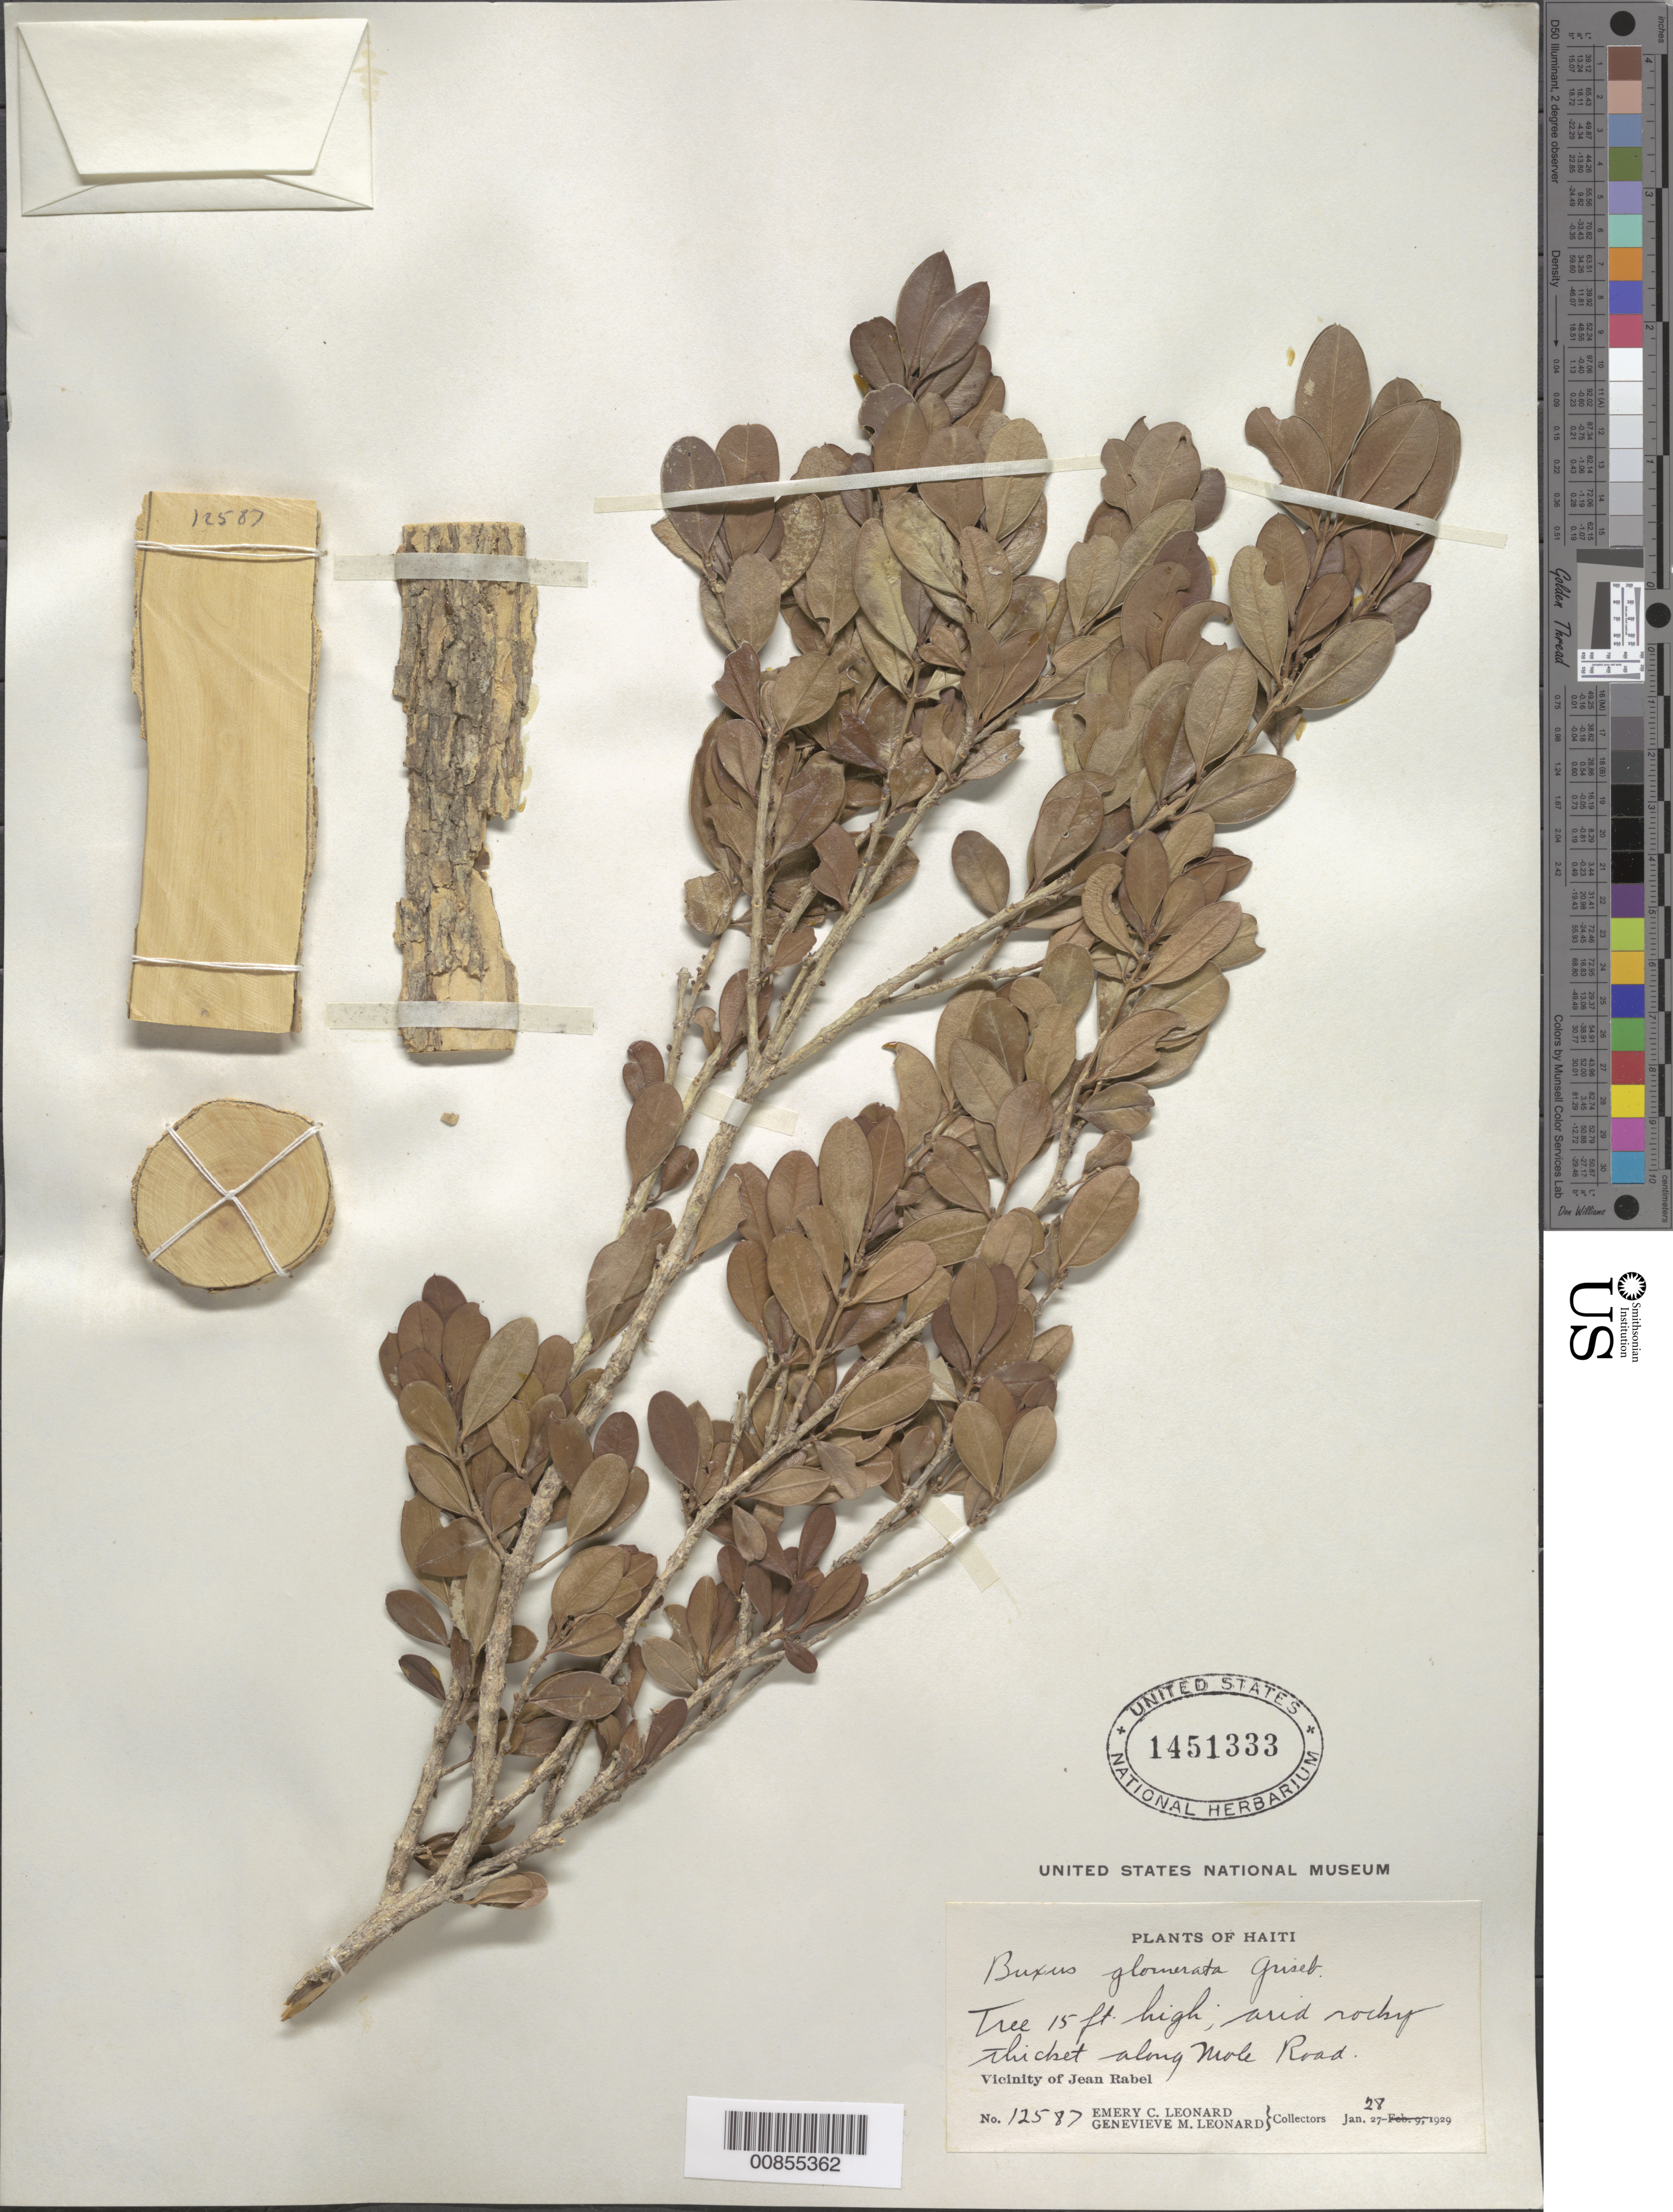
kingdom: Plantae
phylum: Tracheophyta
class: Magnoliopsida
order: Buxales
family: Buxaceae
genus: Buxus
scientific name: Buxus glomerata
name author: (Griseb.) Müll. Arg.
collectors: E. C. Leonard & G. M. Leonard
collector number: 12587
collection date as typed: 28 Jan 1929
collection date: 1929-01-28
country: Haiti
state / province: Nord-Ouest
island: Hispaniola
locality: Vicinity of Jean Rabel, along Mole Road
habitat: Arid rocky thicket along road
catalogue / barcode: US 1451333